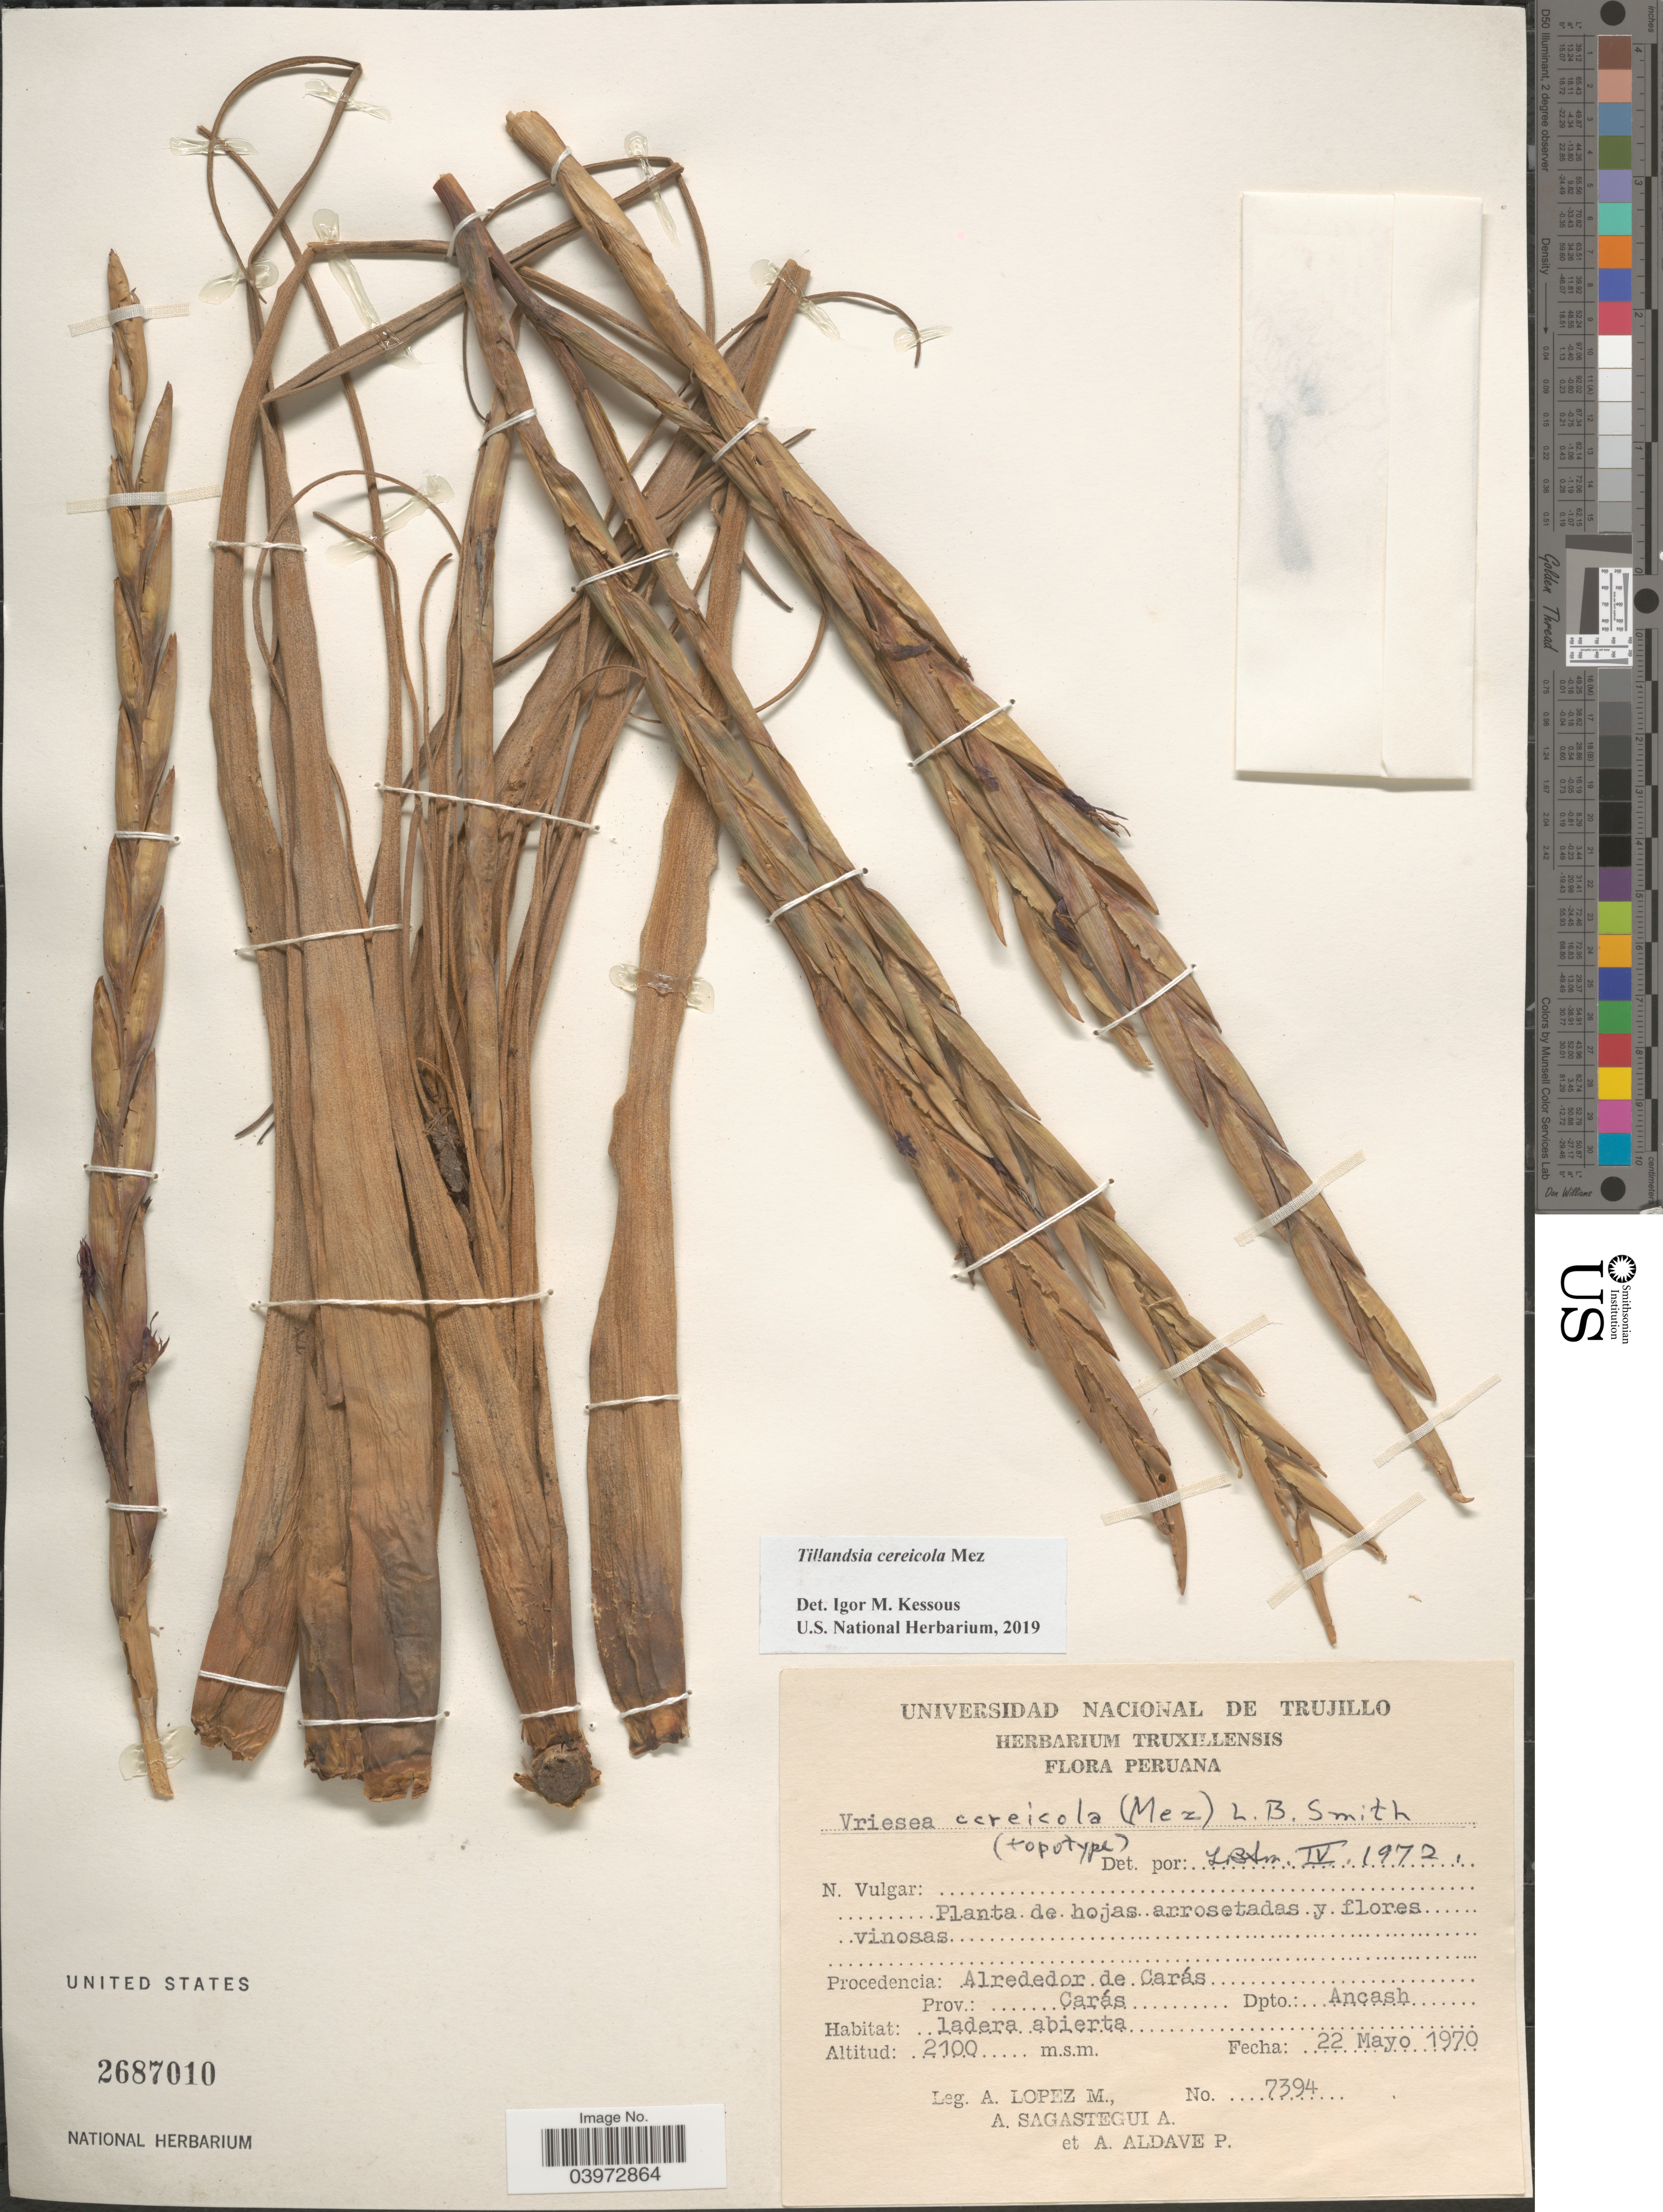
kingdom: Plantae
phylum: Tracheophyta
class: Liliopsida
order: Poales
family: Bromeliaceae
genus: Tillandsia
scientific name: Tillandsia cereicola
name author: Mez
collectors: A. López M., A. Sagástegui A. & A. Aldave P.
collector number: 7394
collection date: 1970-05-22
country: Peru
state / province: Ancash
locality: Alrededor de Carás. Prov.: Carás. Dpto. Ancash.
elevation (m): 2100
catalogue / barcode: US 2687010